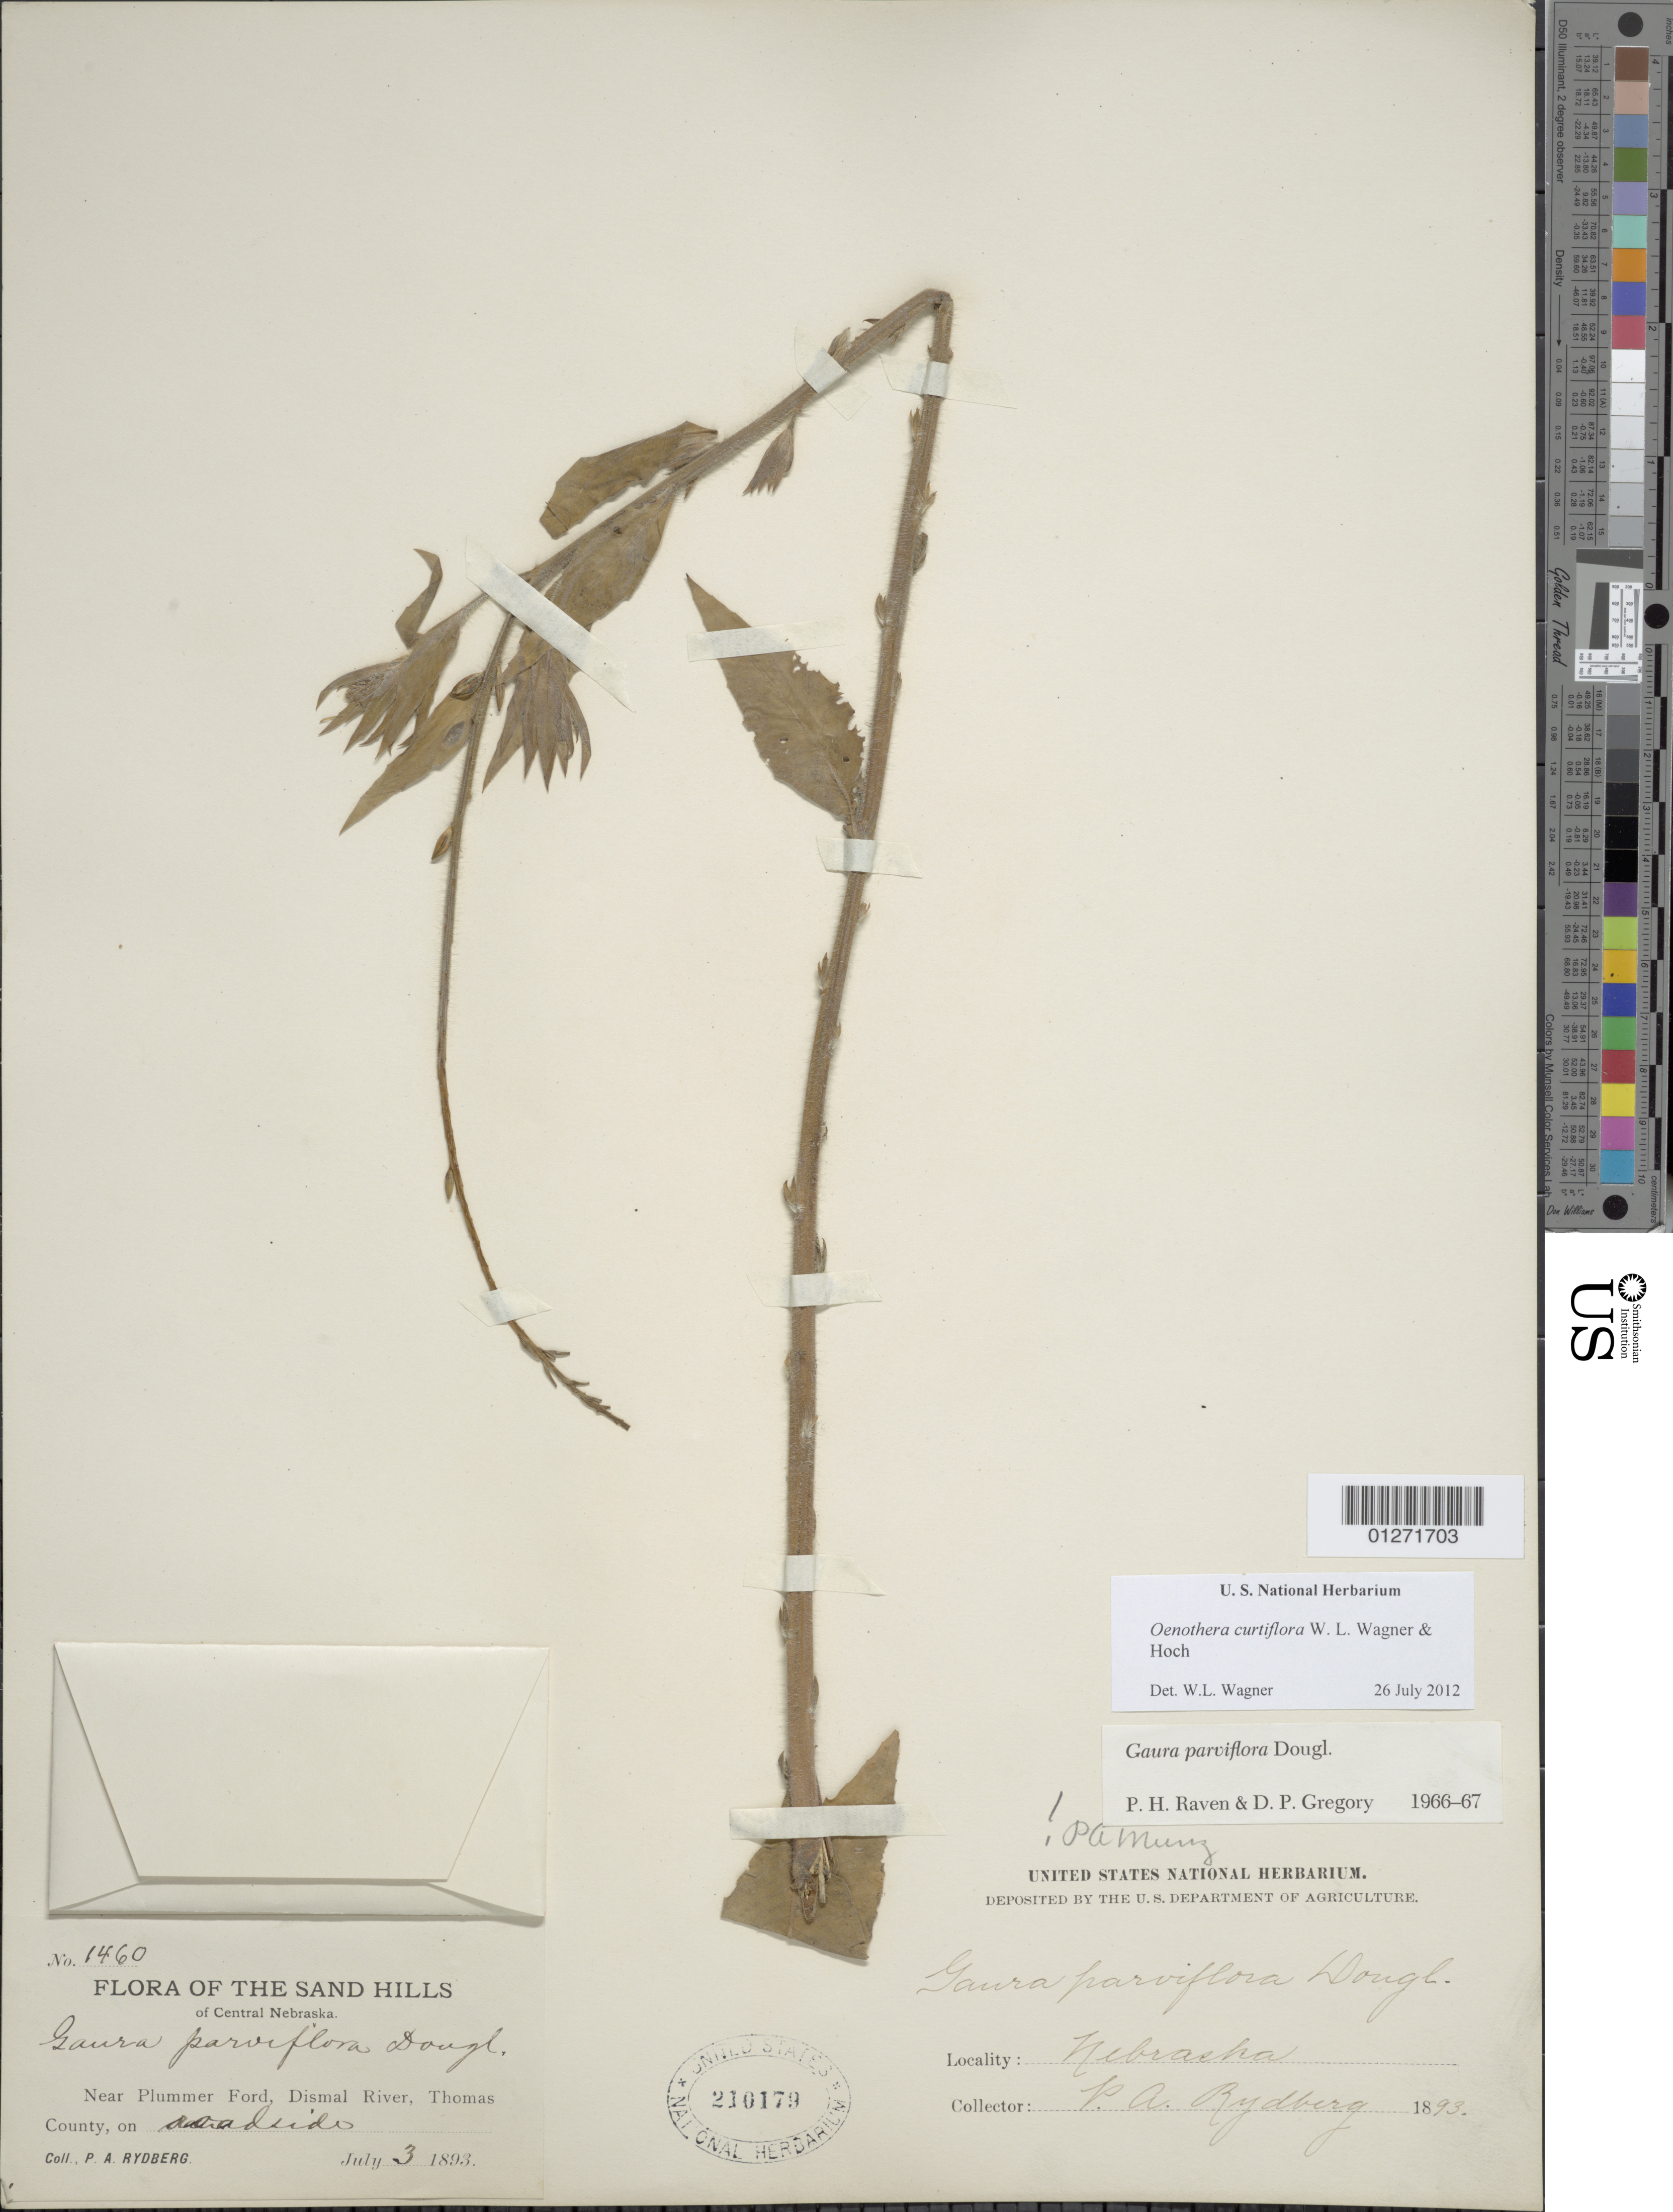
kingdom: Plantae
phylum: Tracheophyta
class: Magnoliopsida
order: Myrtales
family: Onagraceae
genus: Oenothera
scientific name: Oenothera curtiflora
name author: W.L. Wagner & Hoch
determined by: Wagner, W. L., (BOT), Smithsonian Institution - National Museum of Natural History (UNITED STATES)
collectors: P. A. Rydberg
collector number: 1460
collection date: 1893-07-03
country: United States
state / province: Nebraska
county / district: Thomas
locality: Near Plummer Ford, Dismal River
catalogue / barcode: US 210179